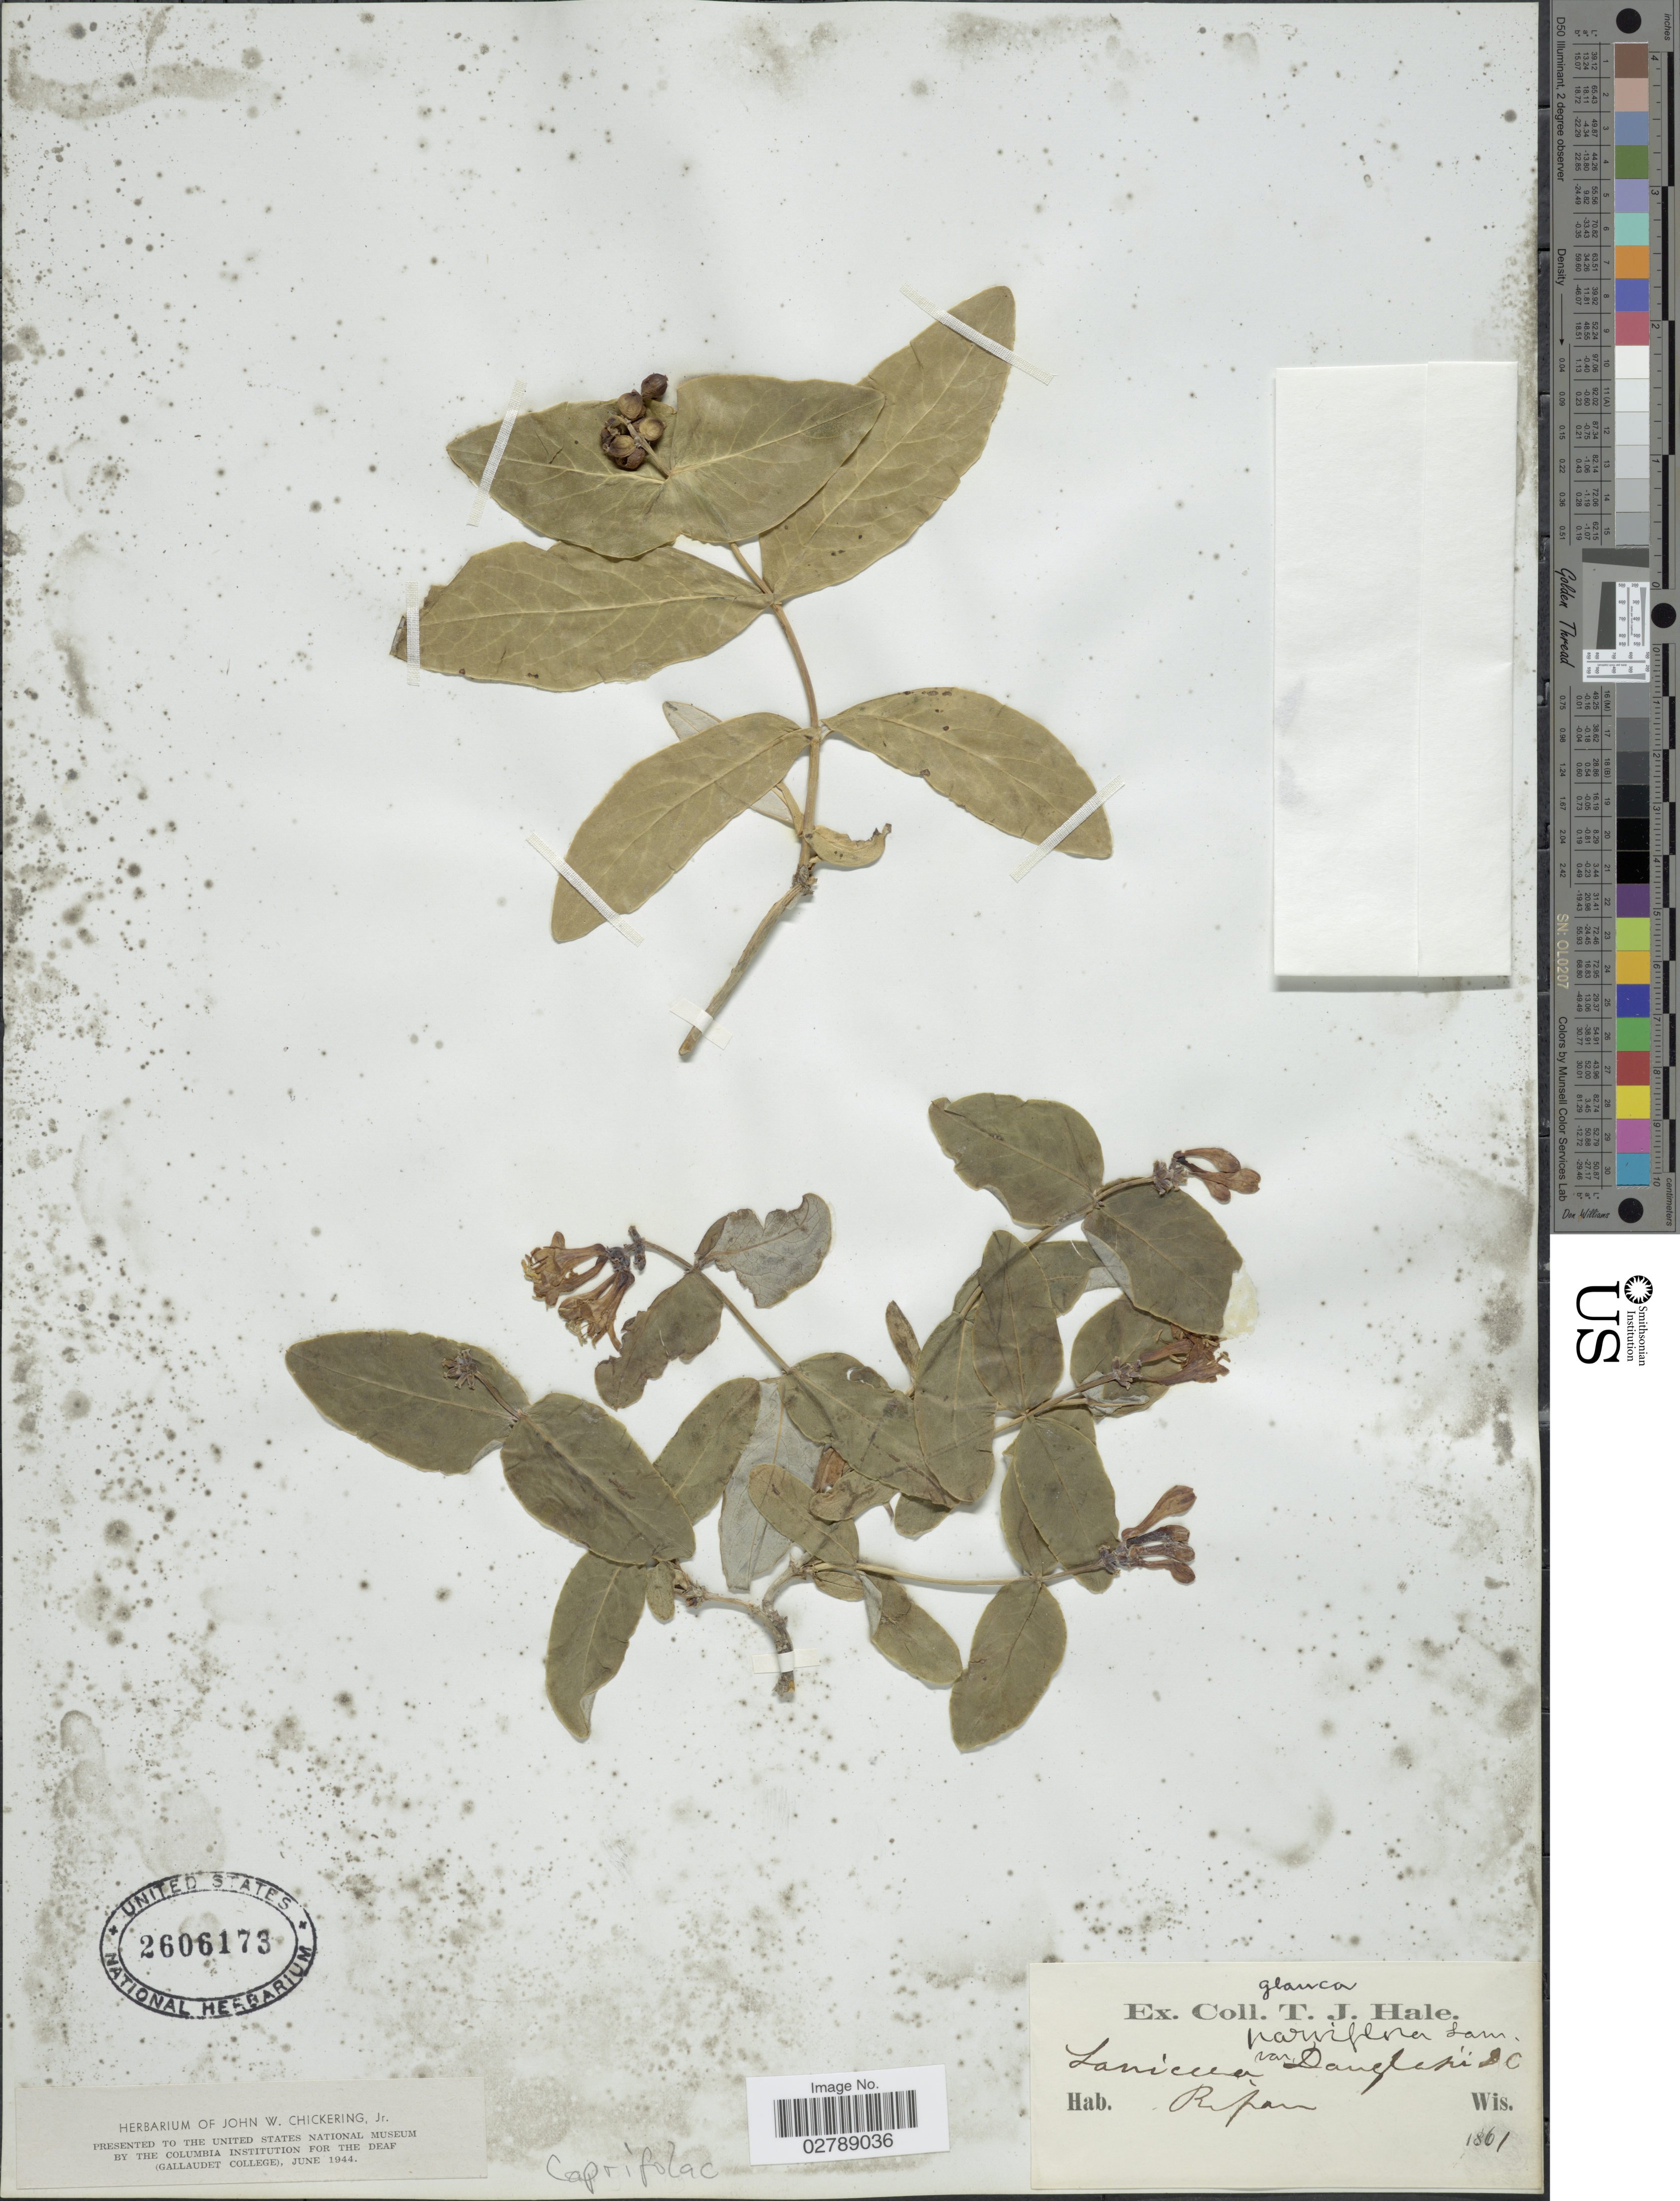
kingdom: Plantae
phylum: Tracheophyta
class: Magnoliopsida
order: Dipsacales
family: Caprifoliaceae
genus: Lonicera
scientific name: Lonicera dioica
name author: L.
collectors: T. Hale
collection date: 1861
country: United States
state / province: Wisconsin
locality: Ripon, Wis.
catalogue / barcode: US 2606173